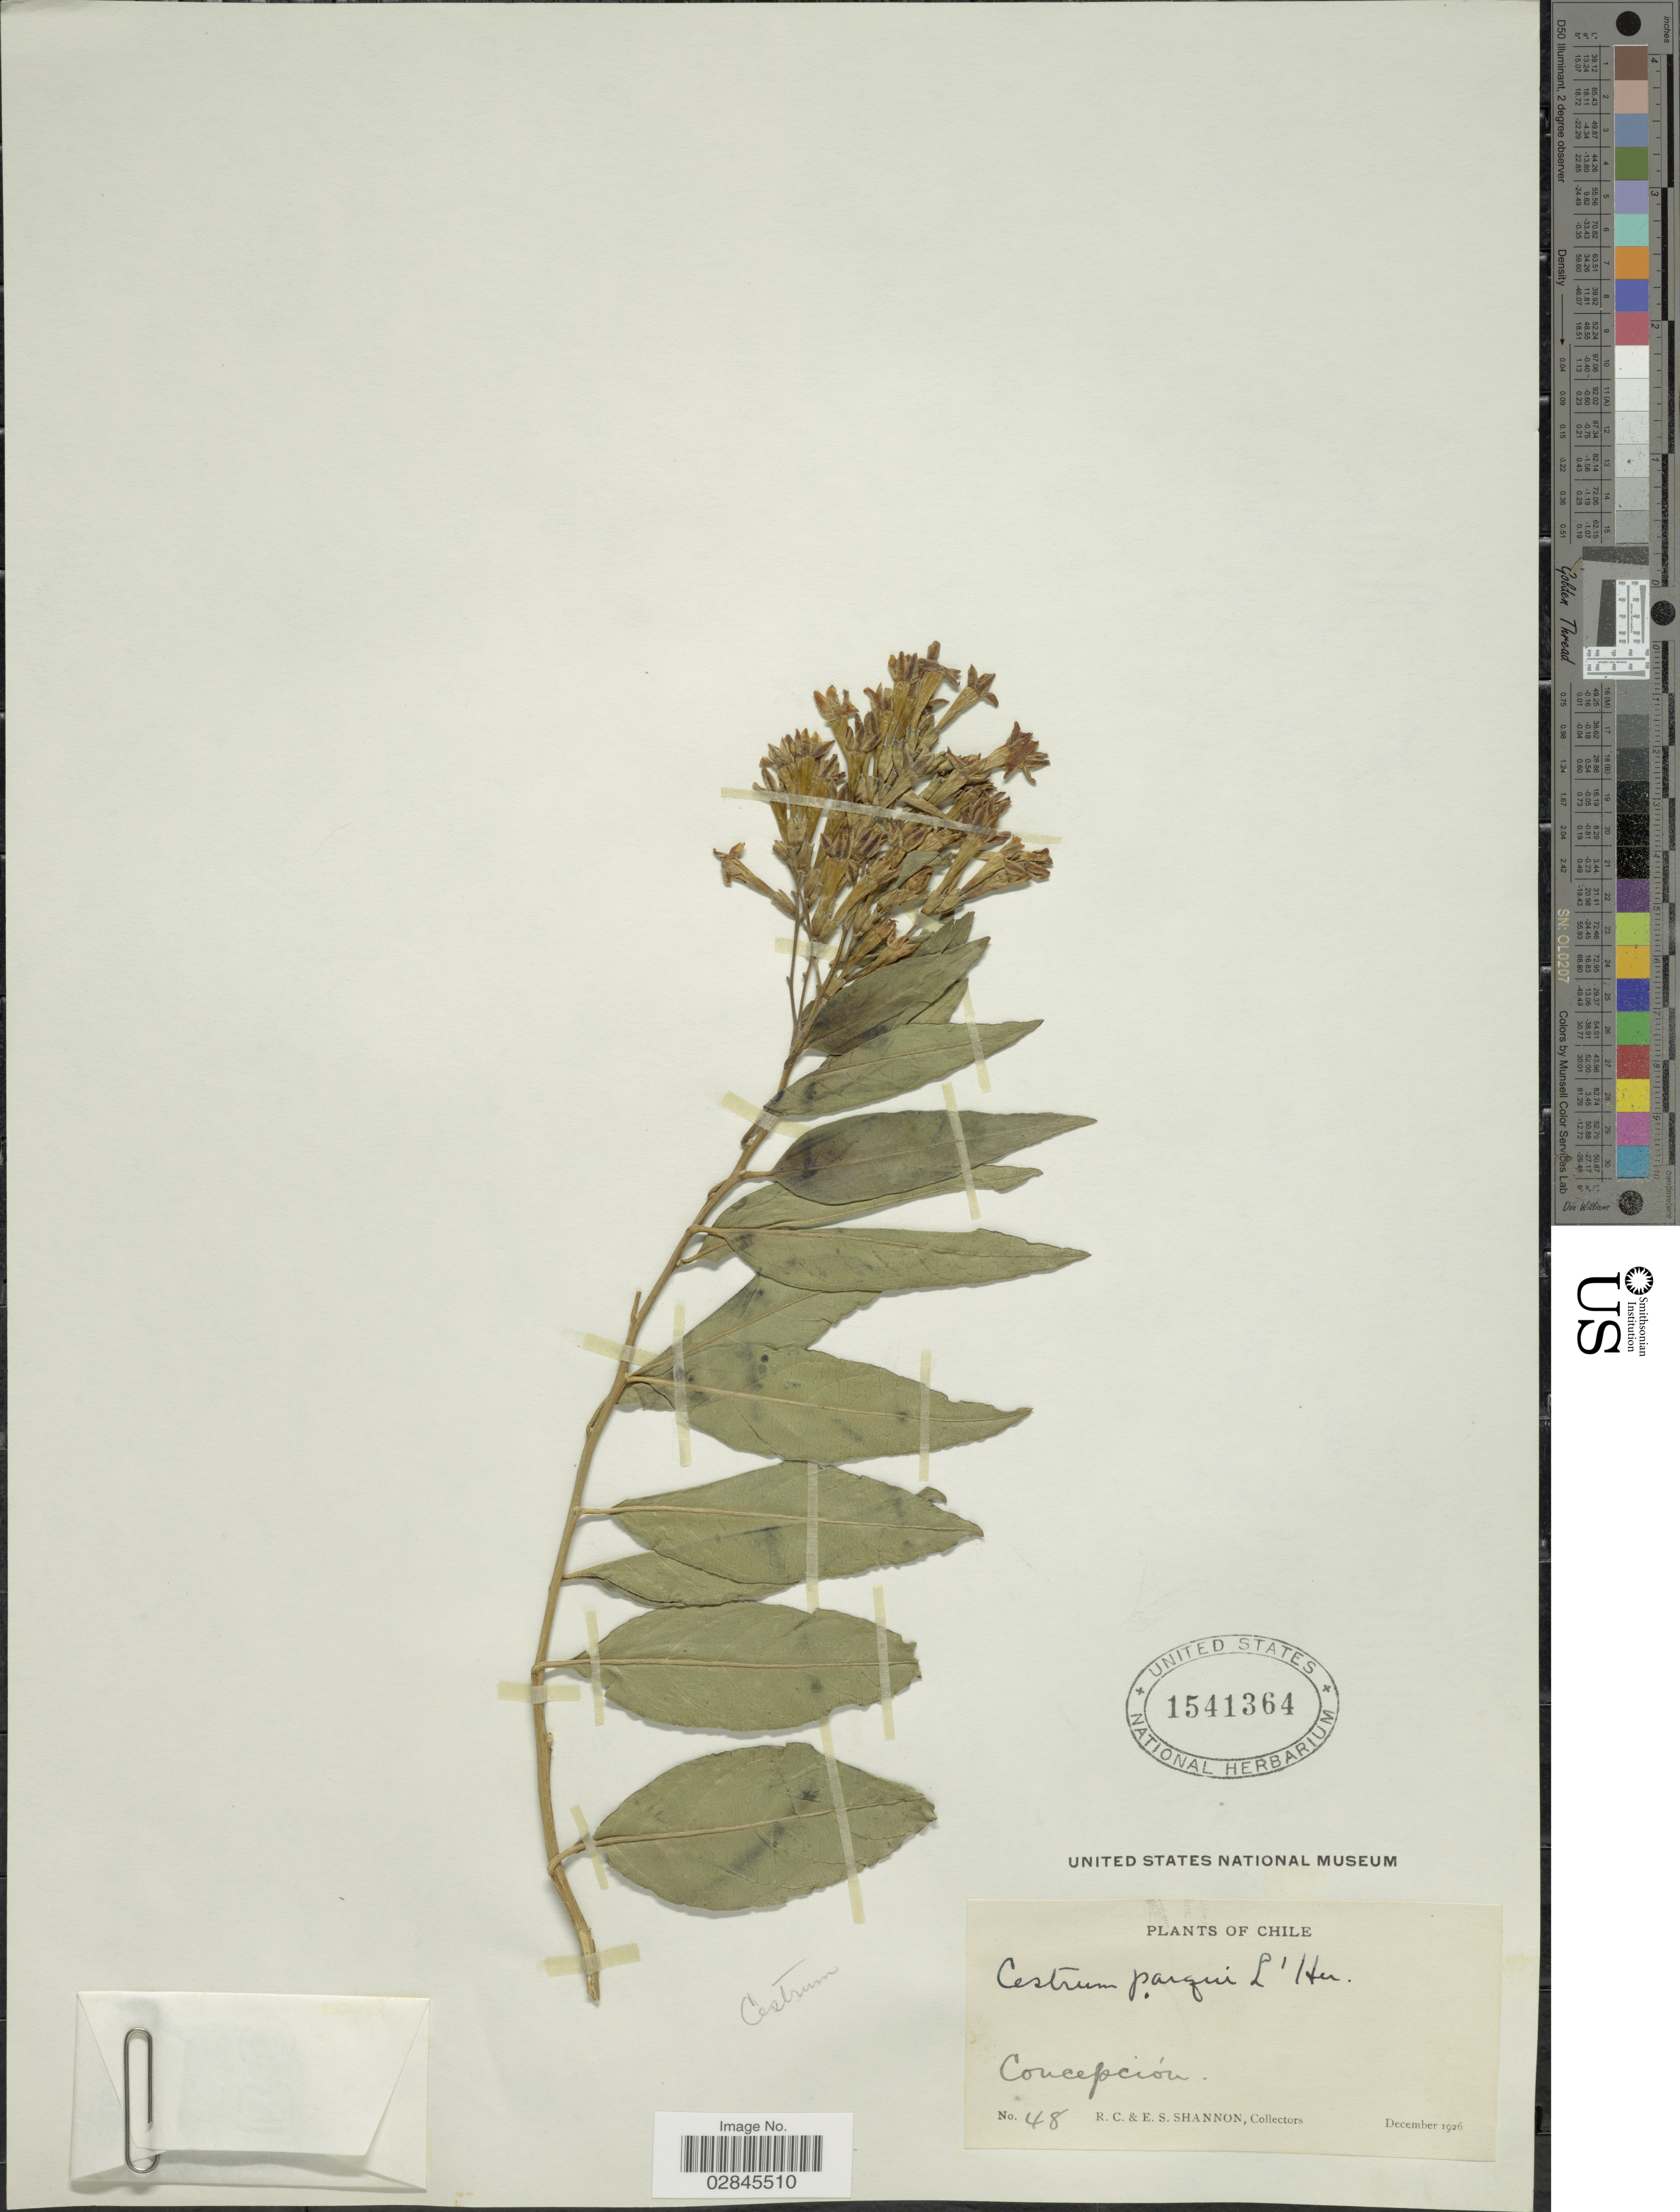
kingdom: Plantae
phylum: Tracheophyta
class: Magnoliopsida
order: Solanales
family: Solanaceae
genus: Cestrum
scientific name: Cestrum parqui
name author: L'Hér.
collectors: R. Shannon & E. Shannon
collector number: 48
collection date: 1926-12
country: Chile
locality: Concepción.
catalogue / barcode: US 1541364